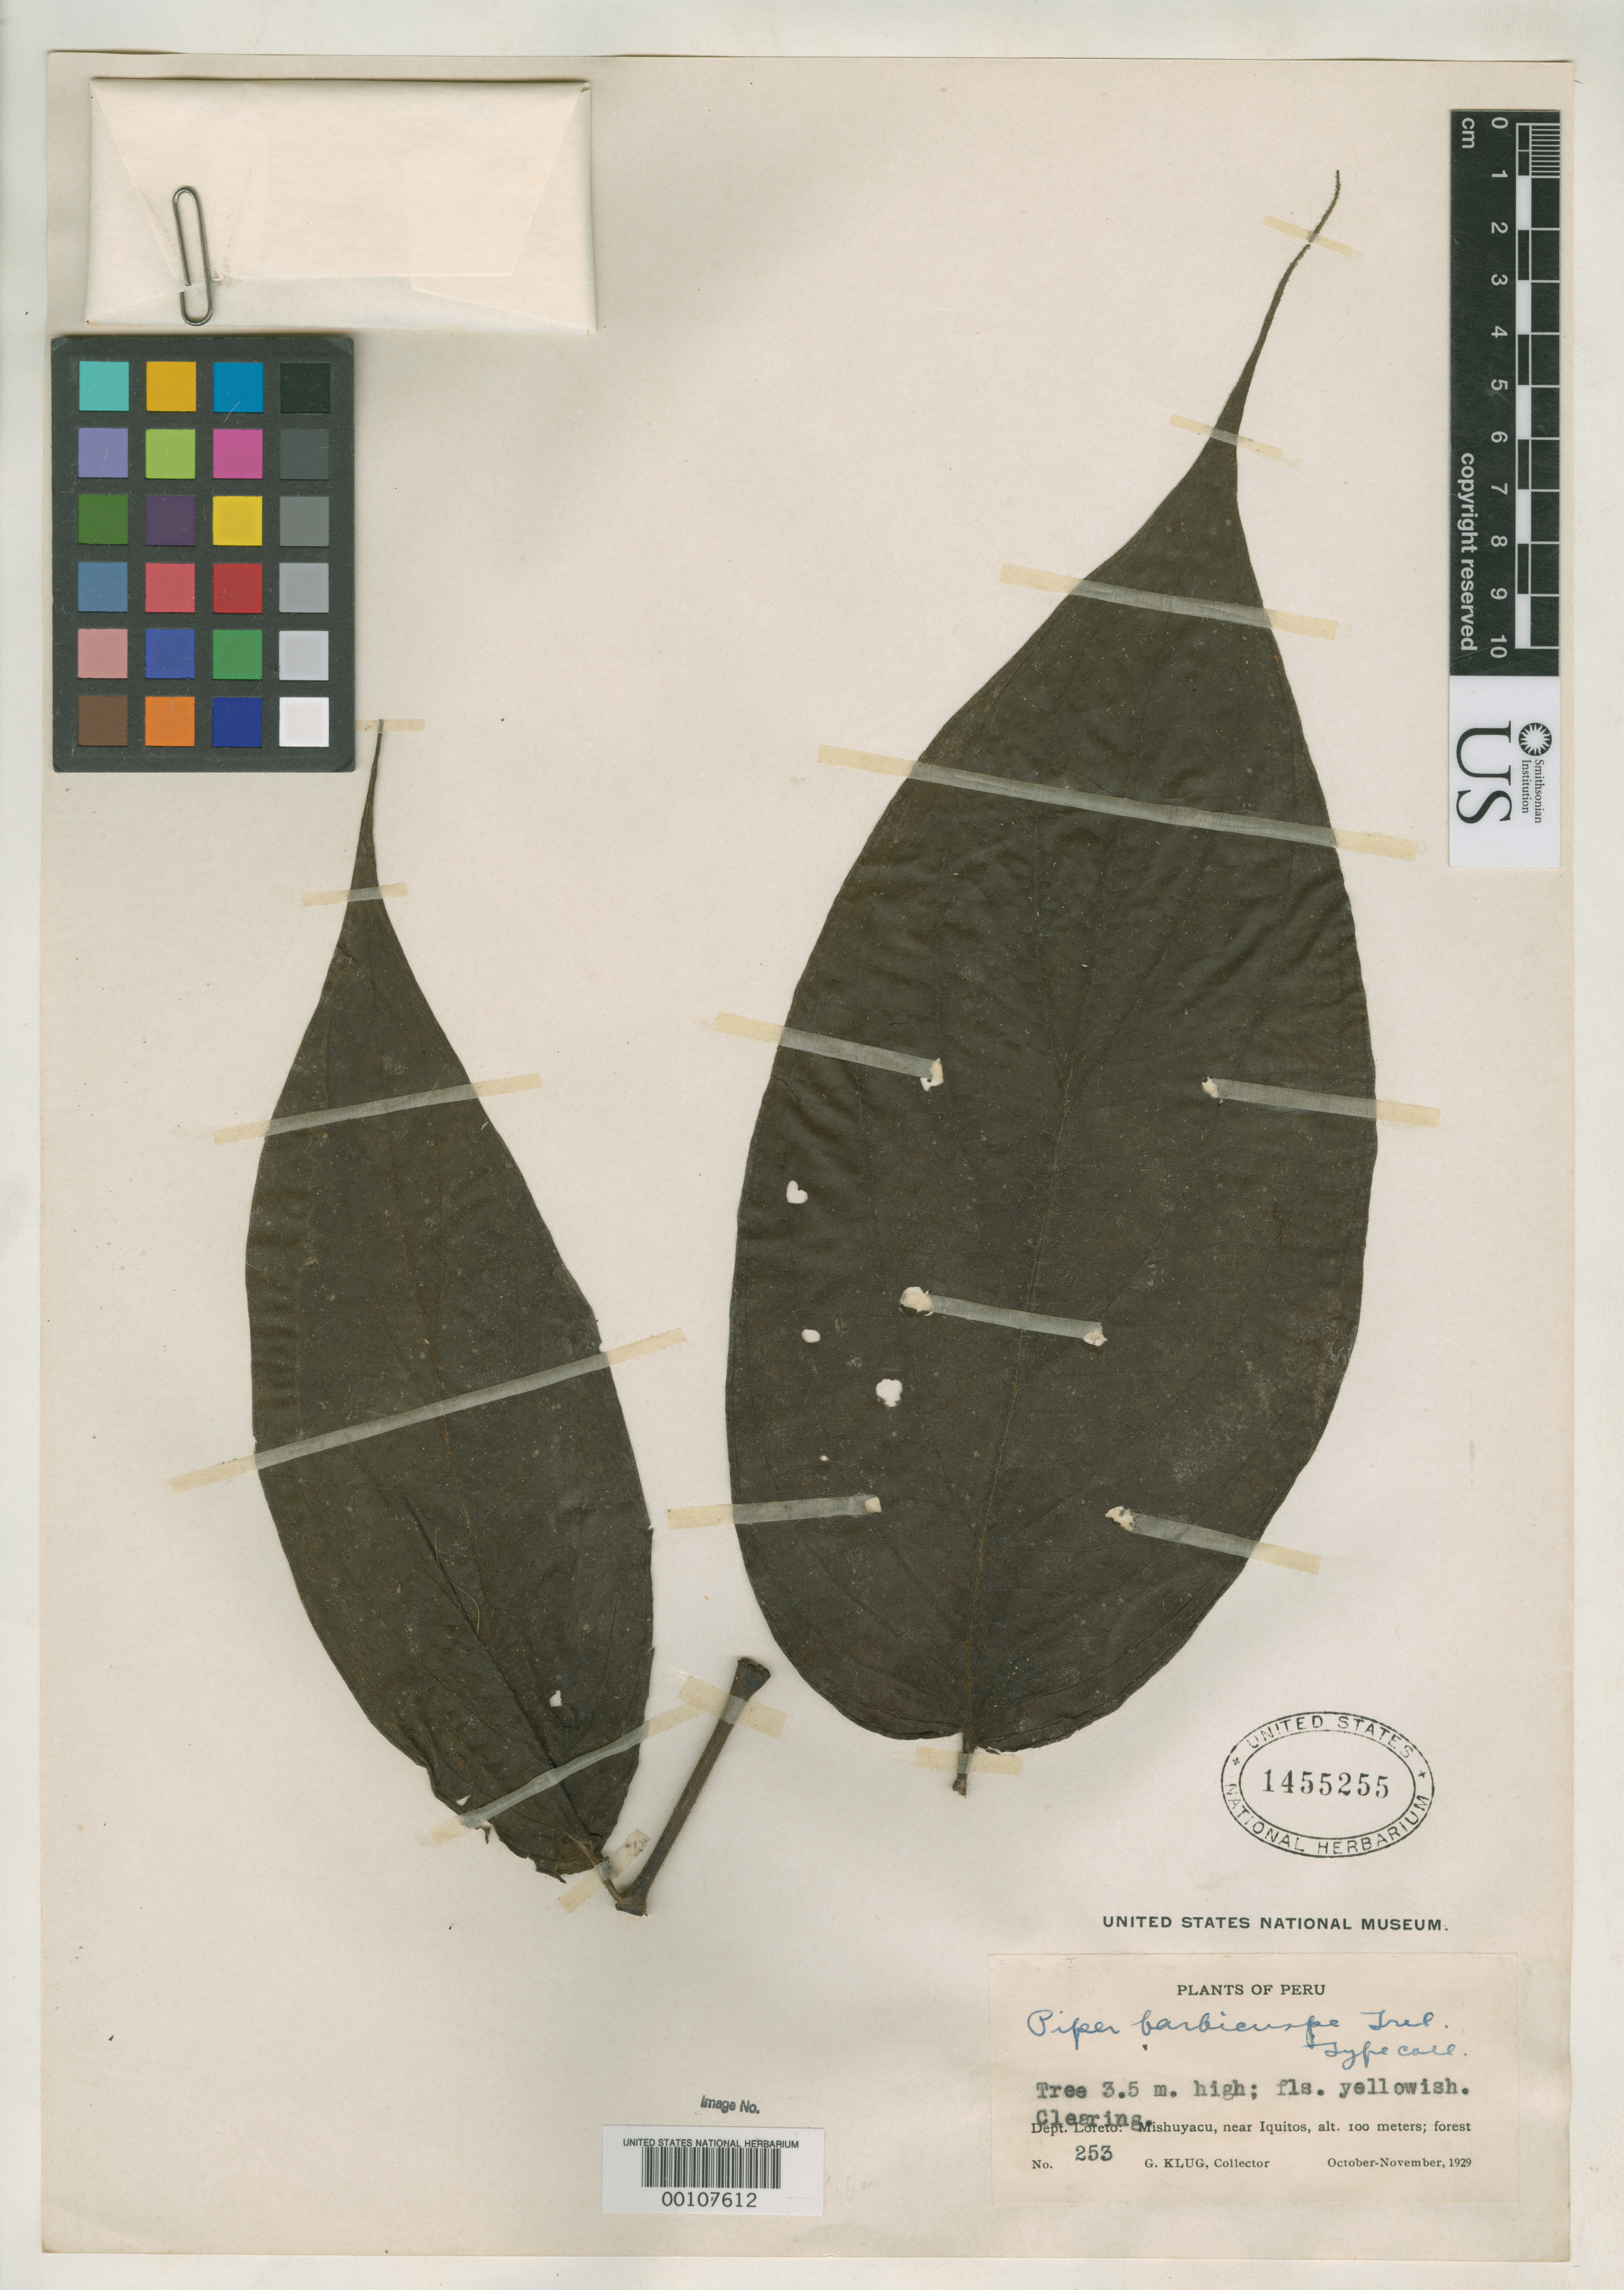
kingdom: Plantae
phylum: Tracheophyta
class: Magnoliopsida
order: Piperales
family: Piperaceae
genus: Piper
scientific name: Piper barbicuspe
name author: Trel. in J.F. Macbr.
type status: Isotype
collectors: G. Klug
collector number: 253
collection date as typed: Oct 1929 to -- Nov 1929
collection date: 1929-10/1929-11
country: Peru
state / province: Loreto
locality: Mishuyacu, near Iquitos.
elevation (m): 100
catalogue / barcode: US 1455255